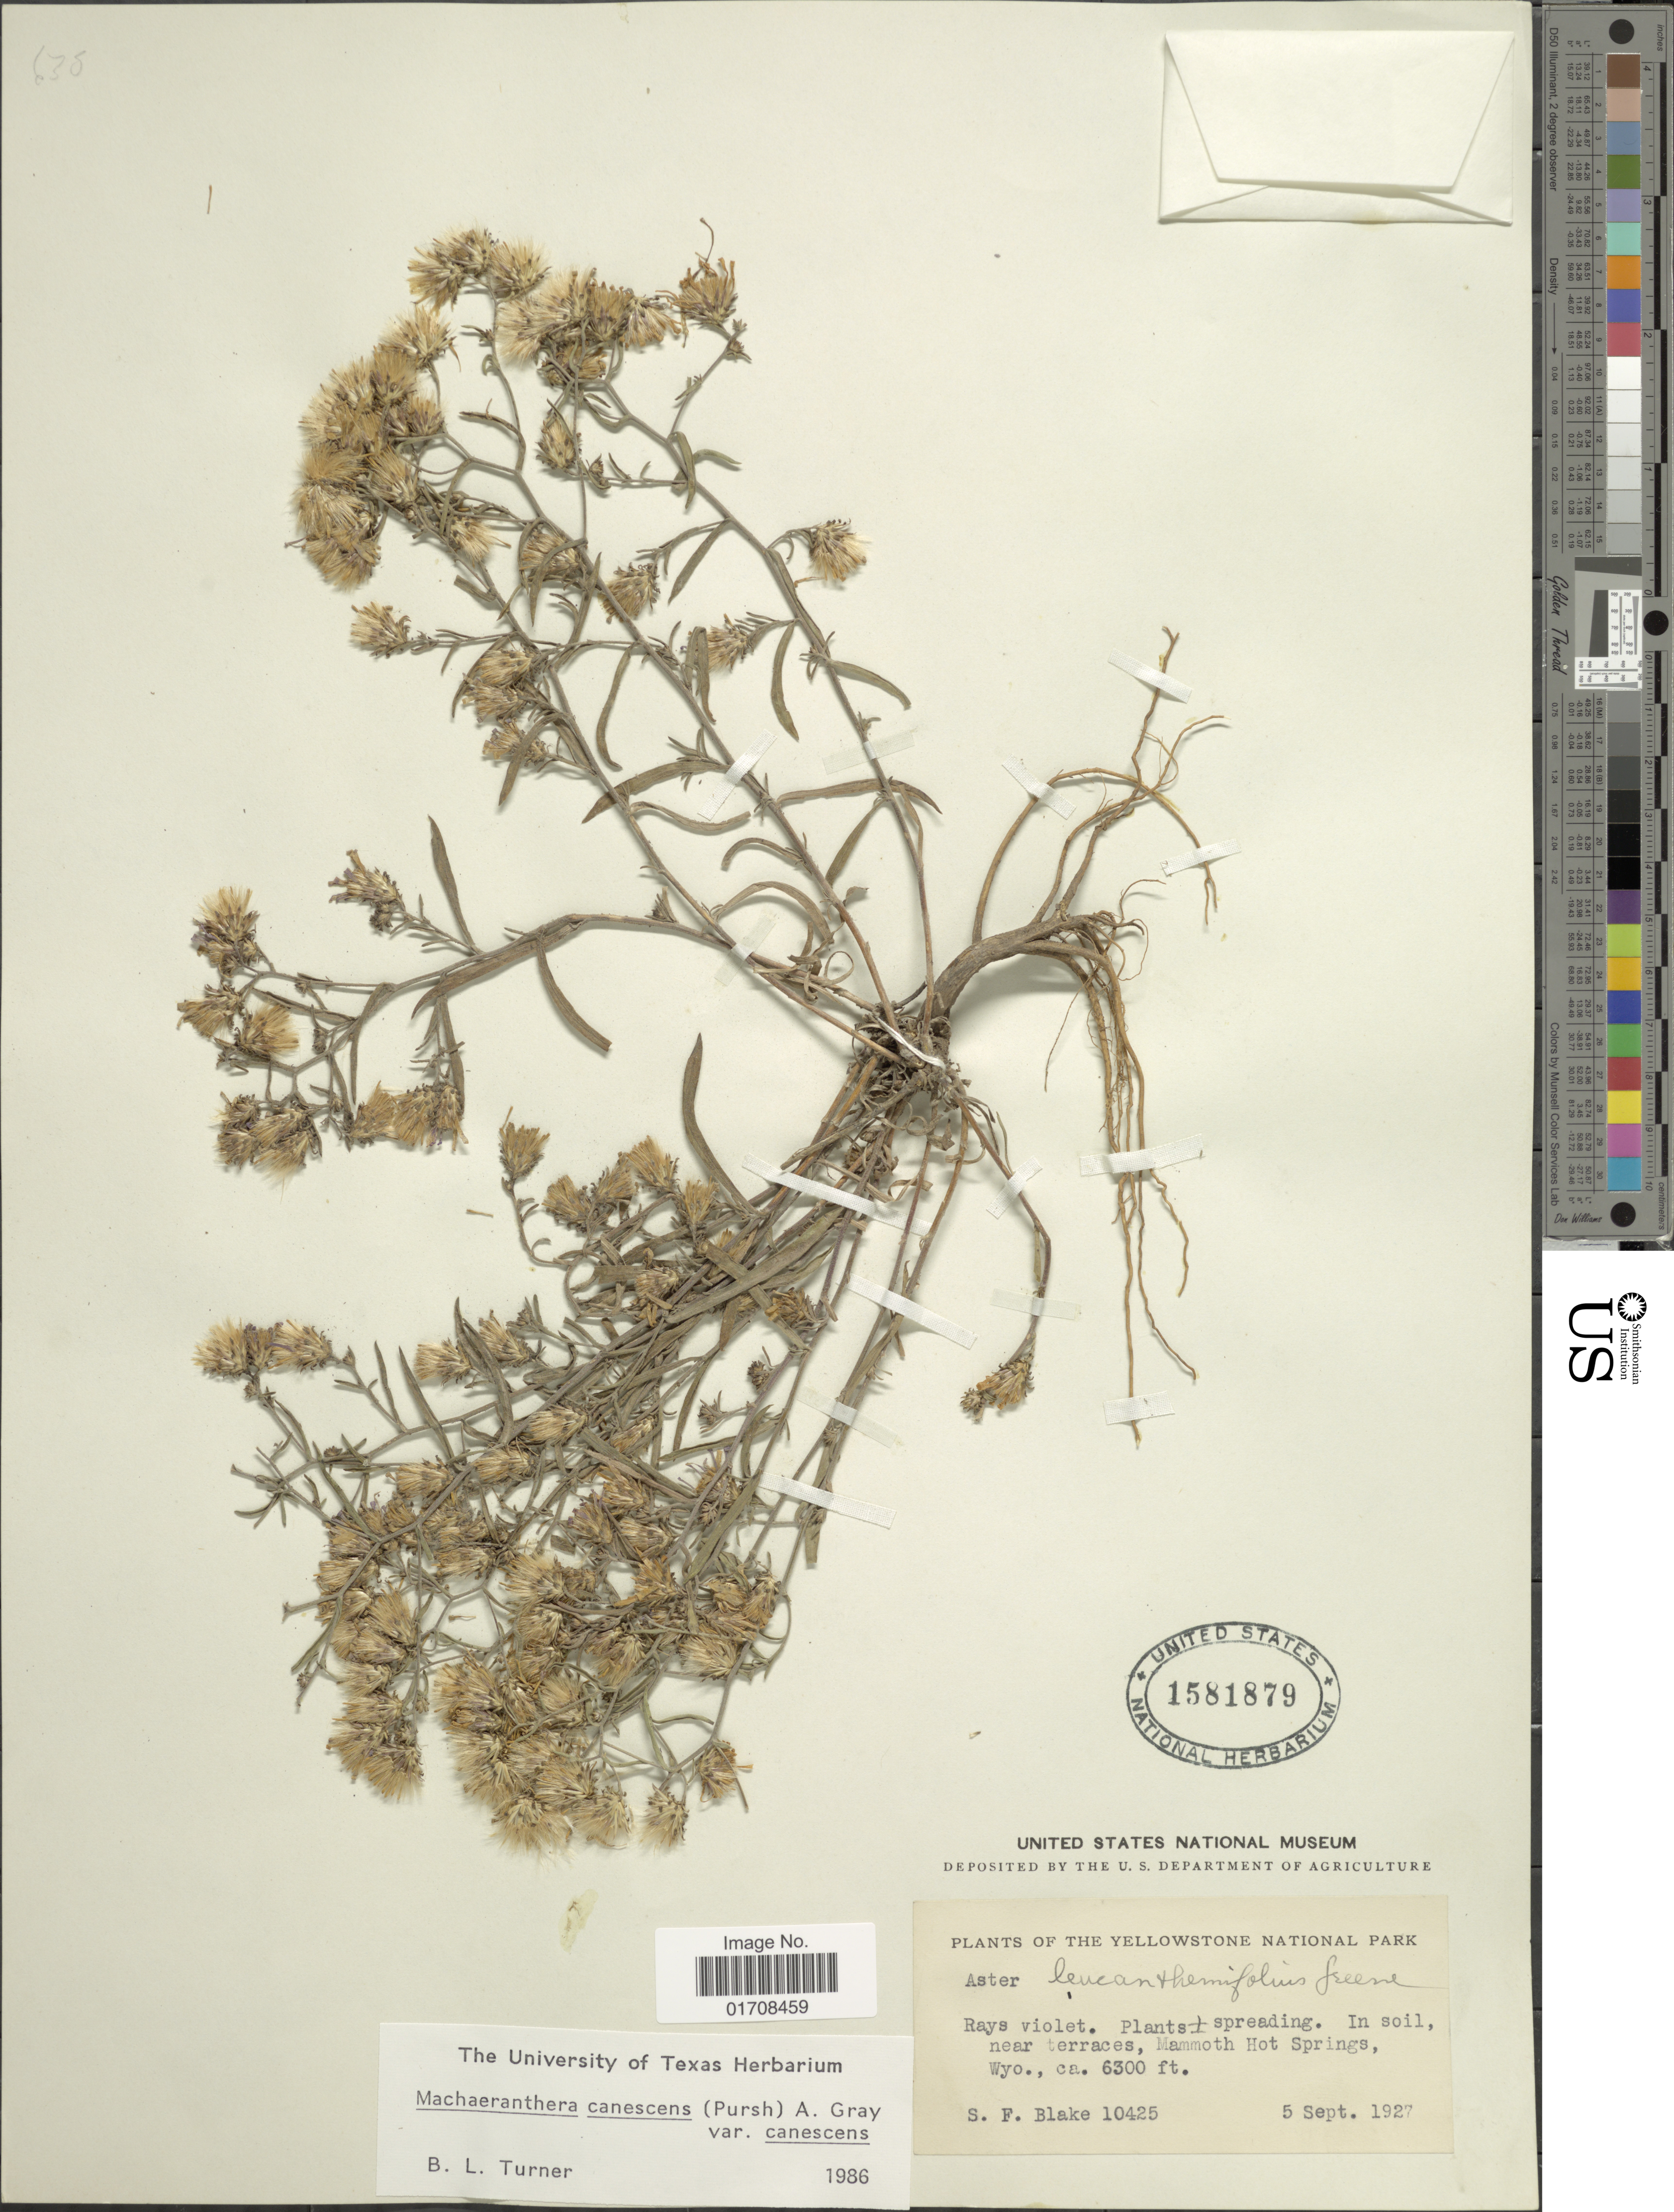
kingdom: Plantae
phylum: Tracheophyta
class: Magnoliopsida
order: Asterales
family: Asteraceae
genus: Machaeranthera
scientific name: Machaeranthera canescens var. canescens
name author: (Pursh) A. Gray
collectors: S. Blake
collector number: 10425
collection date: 1927-09-05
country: United States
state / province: Wyoming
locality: Yellowstone National Park, Mammoth Hot Springs, Wyo.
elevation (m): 1920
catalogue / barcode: US 1581879